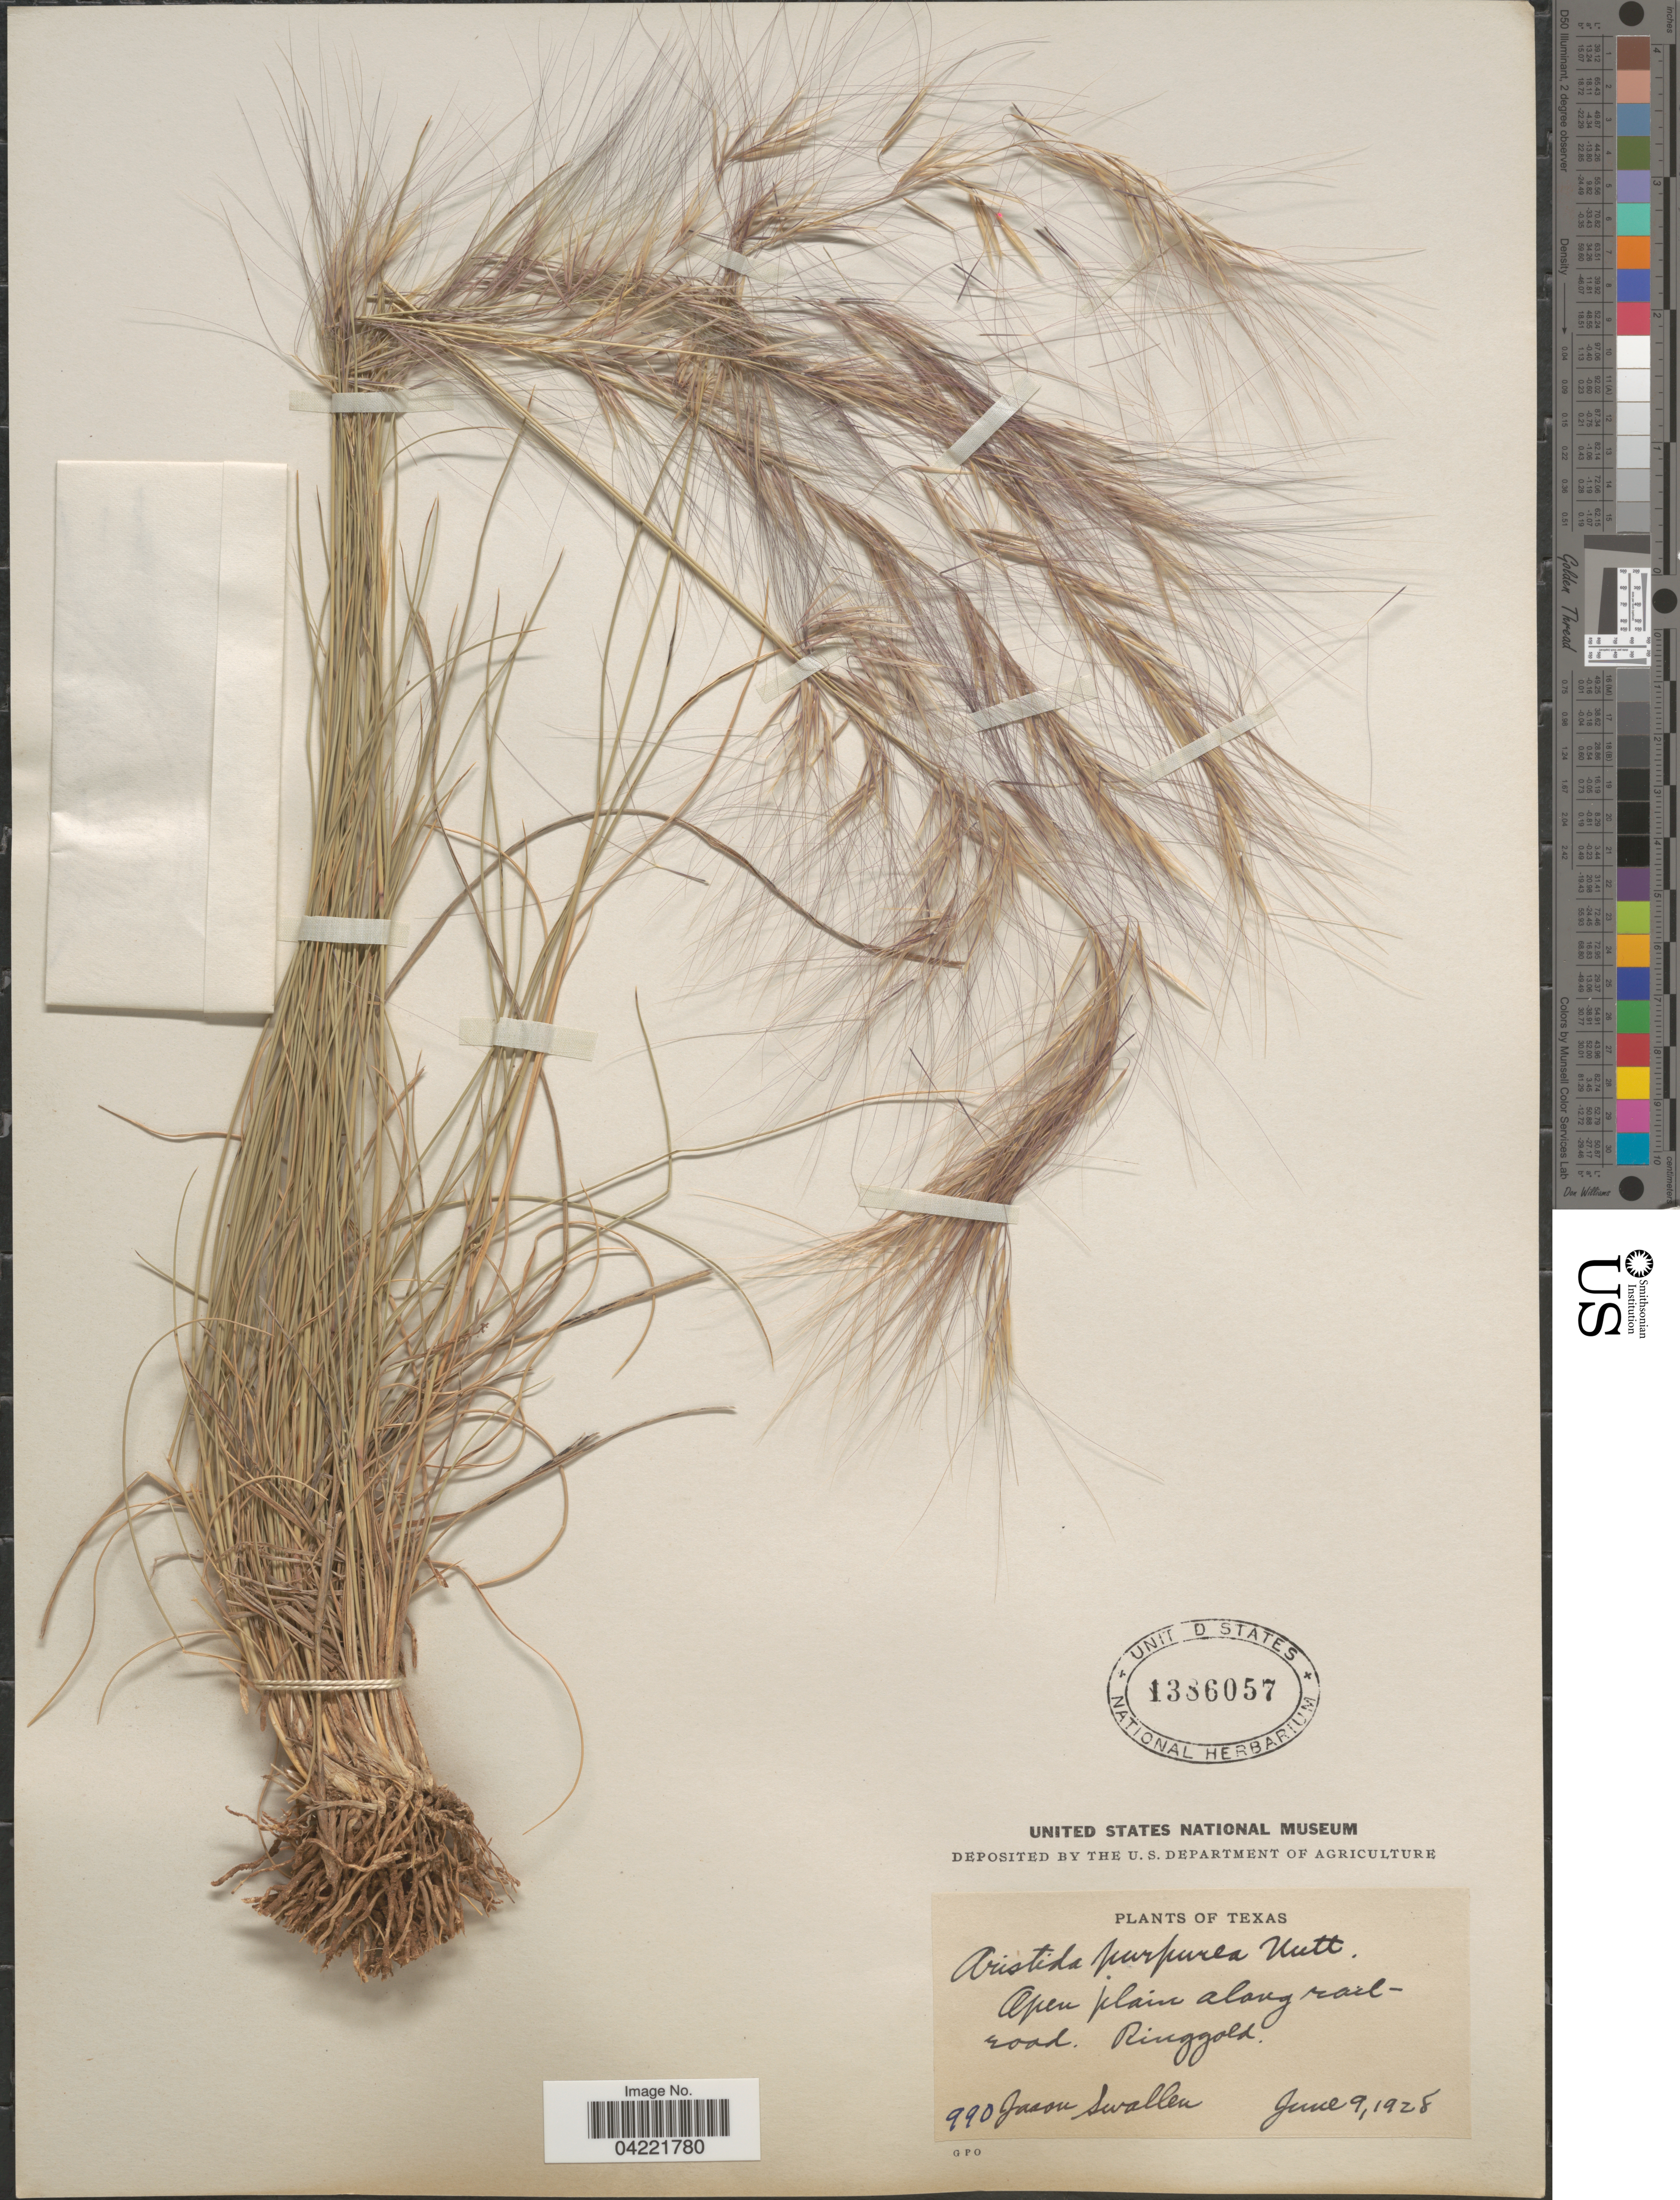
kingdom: Plantae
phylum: Tracheophyta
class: Liliopsida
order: Poales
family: Poaceae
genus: Aristida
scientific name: Aristida purpurea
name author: Nutt.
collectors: J. R. Swallen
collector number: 990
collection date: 1928-06-09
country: United States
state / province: Texas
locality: Open plain along railroad. Ringgold.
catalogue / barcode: US 1386057